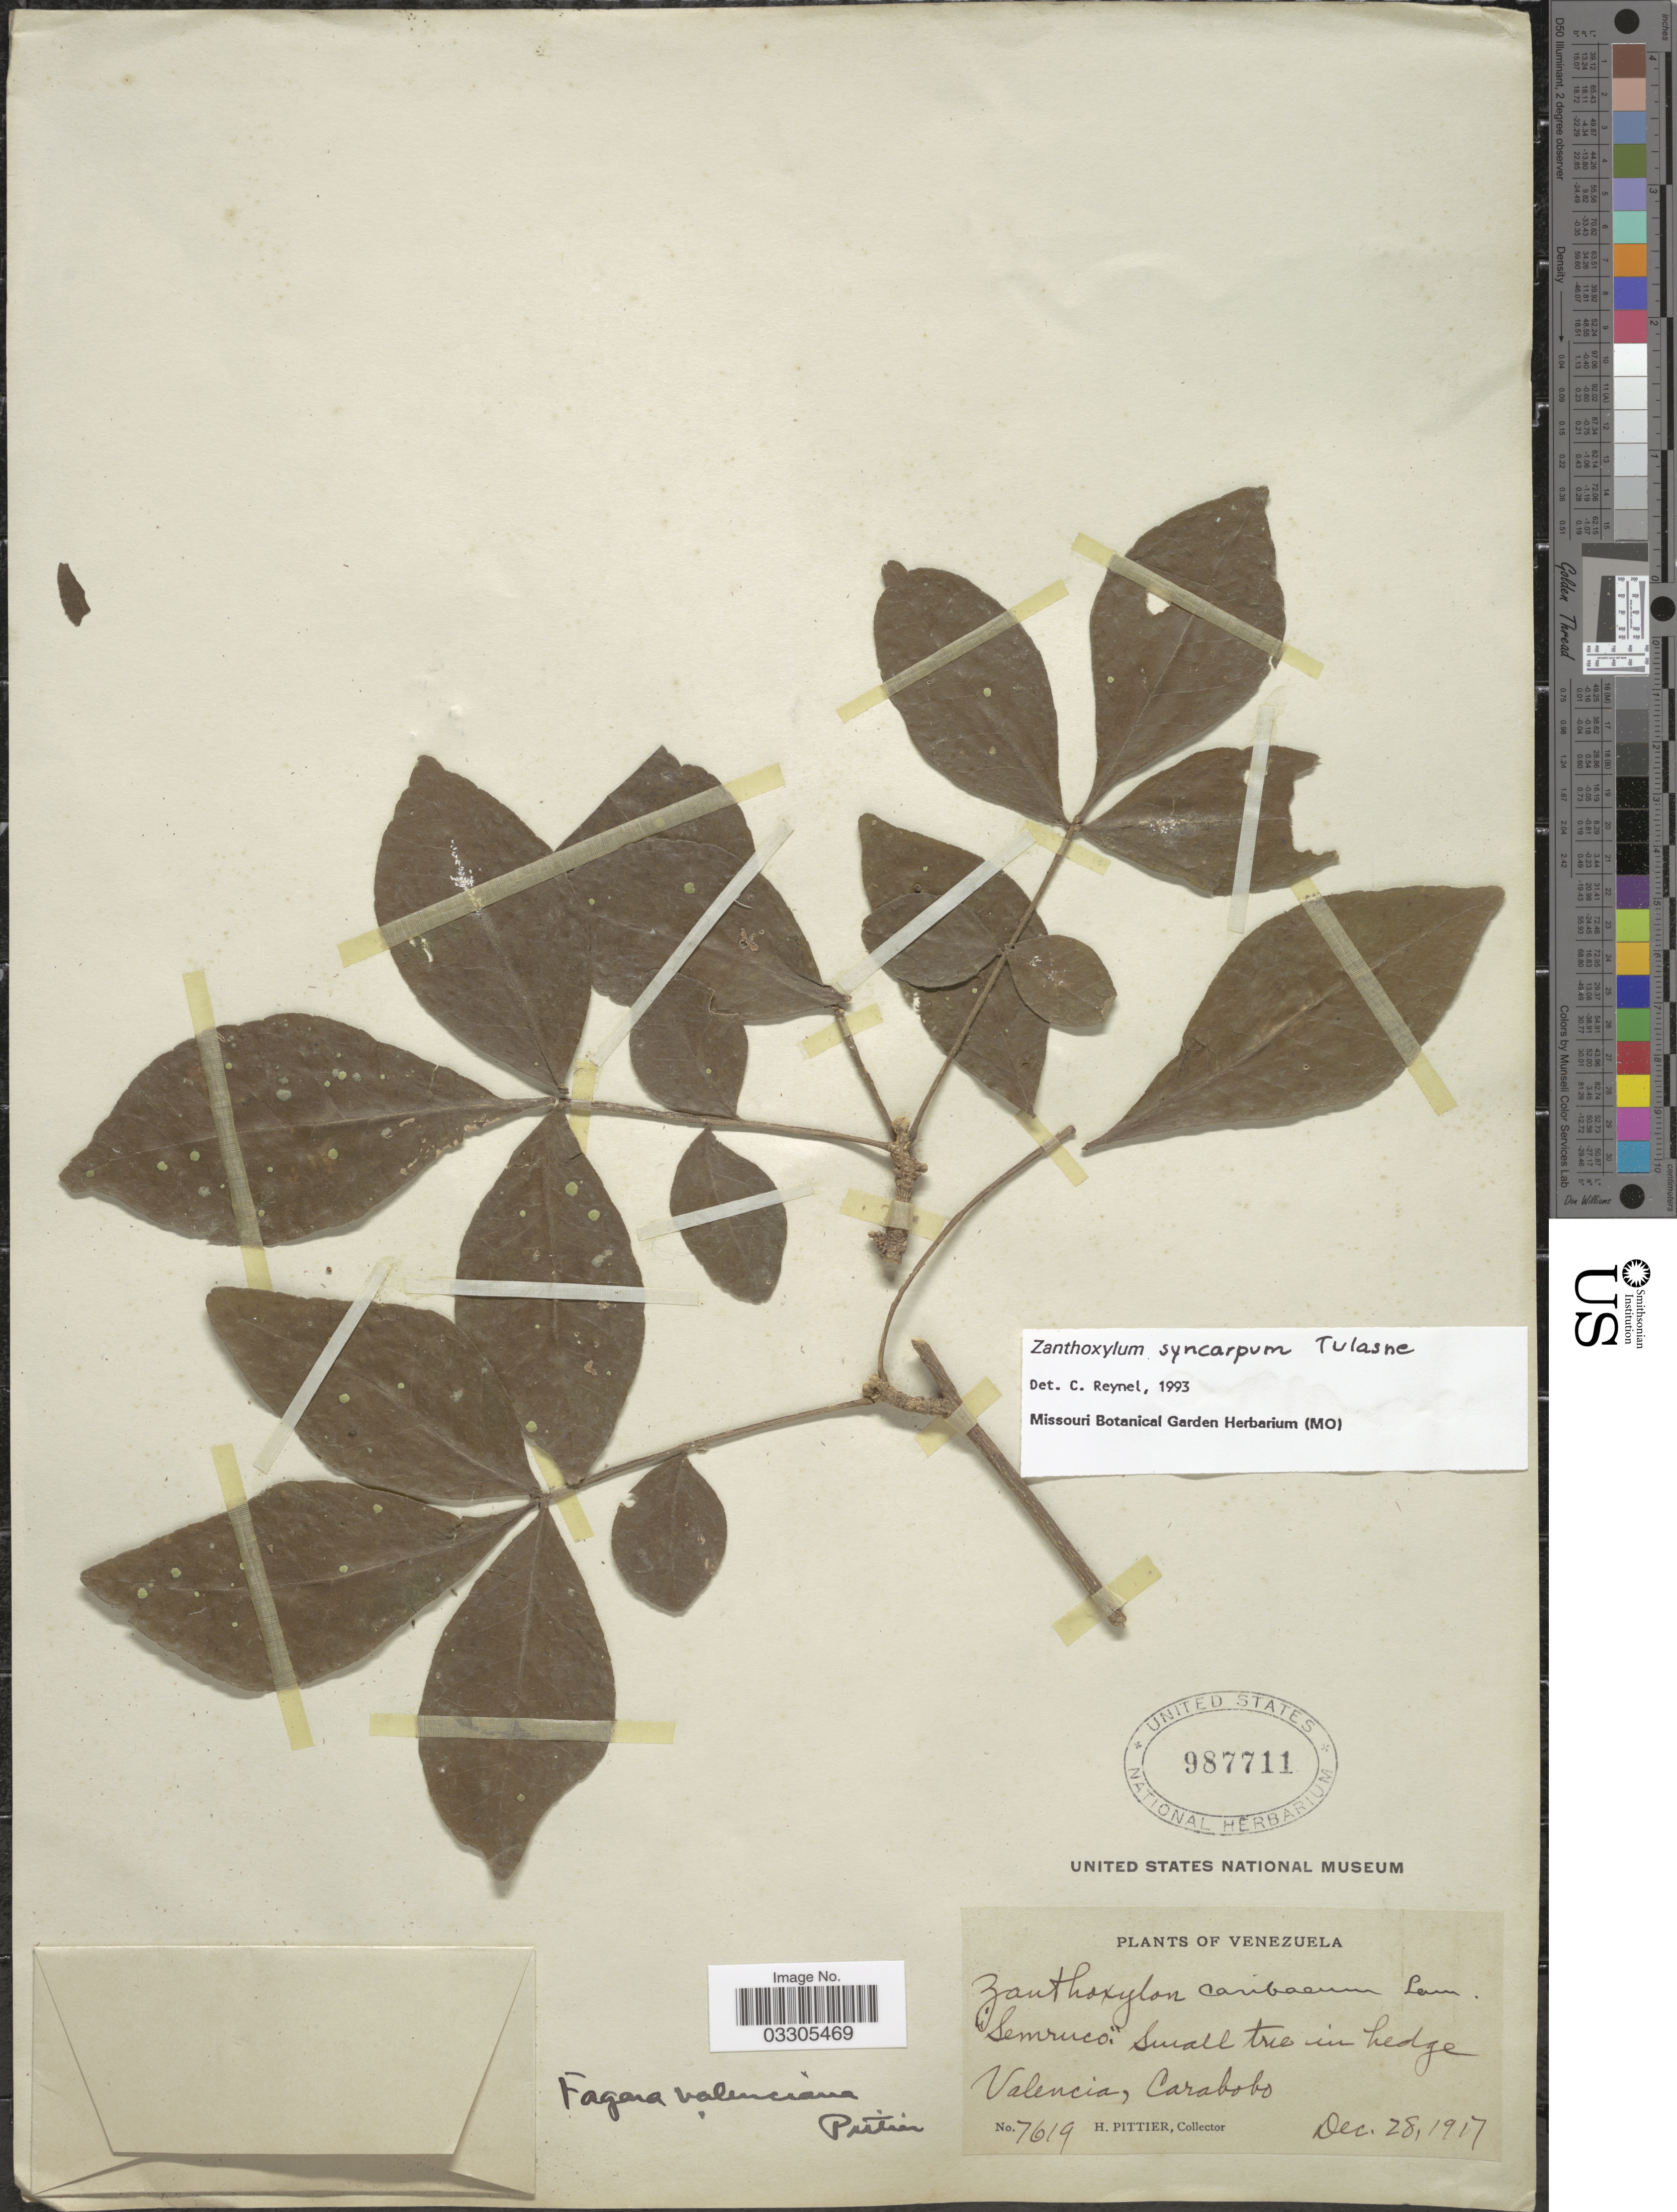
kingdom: Plantae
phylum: Tracheophyta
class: Magnoliopsida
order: Sapindales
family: Rutaceae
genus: Zanthoxylum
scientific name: Zanthoxylum syncarpum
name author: Tul.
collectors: H. F. Pittier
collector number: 7619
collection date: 1917-12-28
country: Venezuela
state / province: Carabobo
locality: Valencia.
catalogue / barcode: US 987711